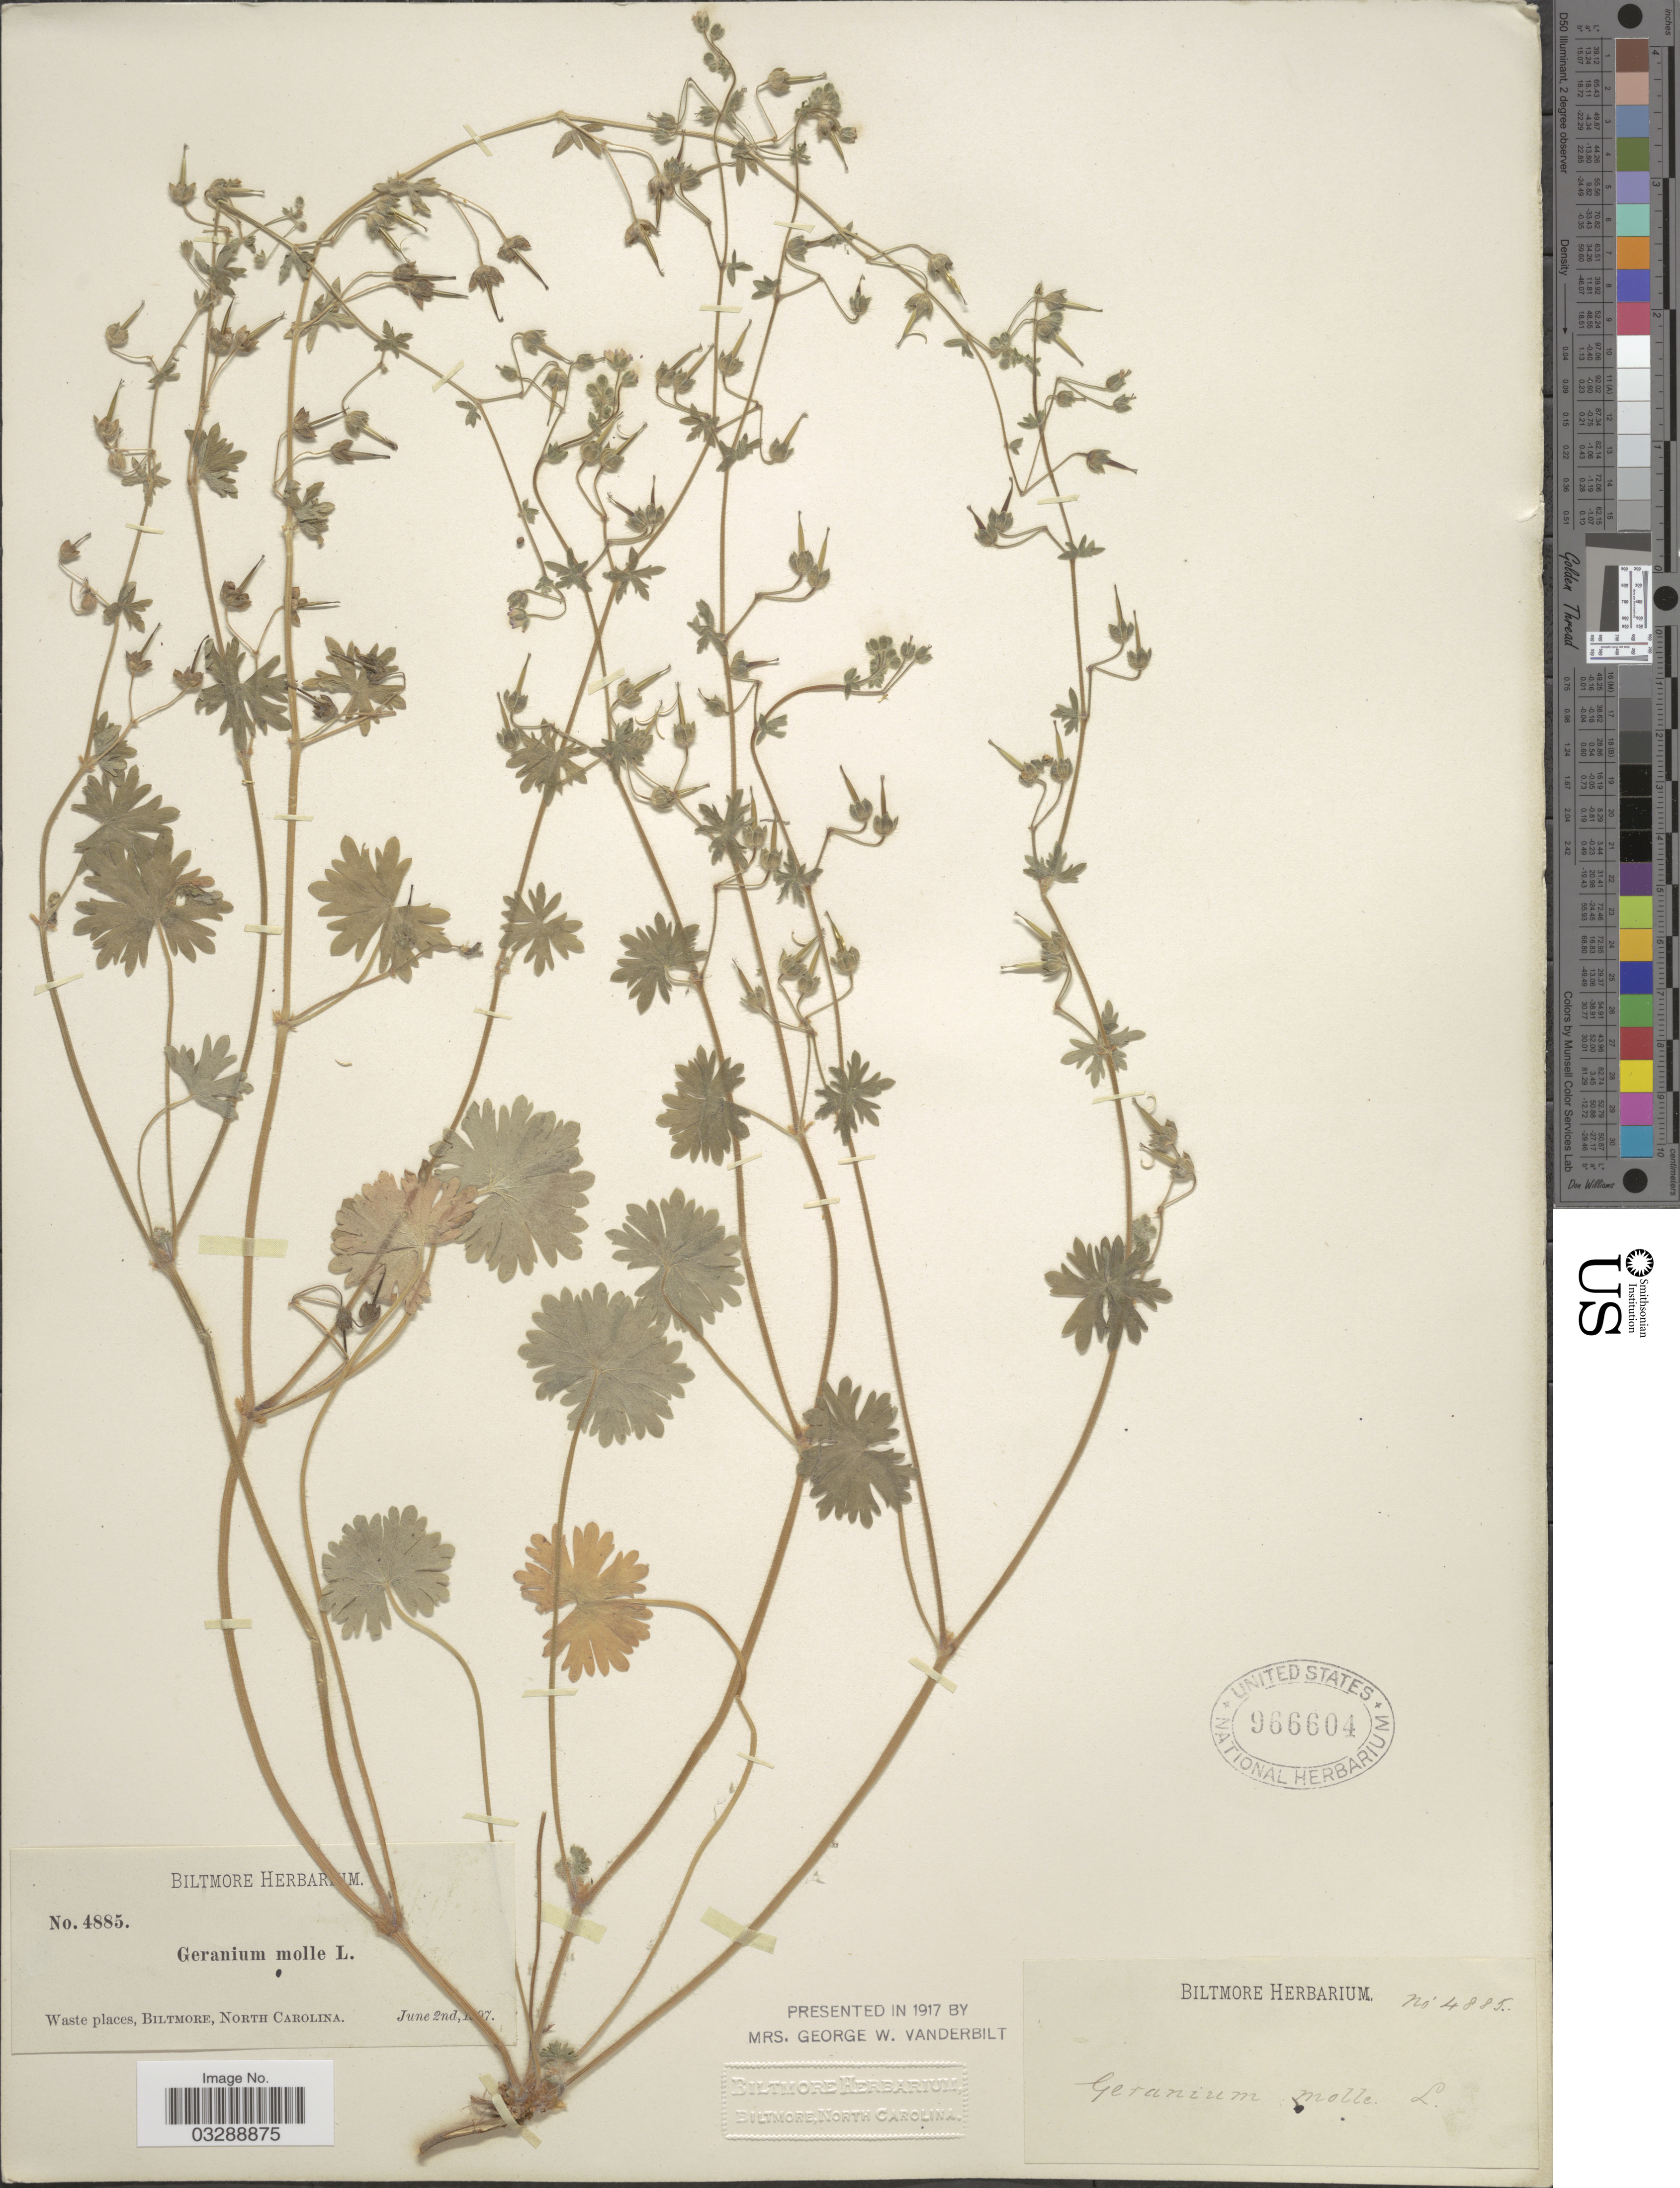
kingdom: Plantae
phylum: Tracheophyta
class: Magnoliopsida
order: Geraniales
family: Geraniaceae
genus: Geranium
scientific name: Geranium molle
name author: L.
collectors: ex herb. Biltmore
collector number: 4885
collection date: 1897-06-02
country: United States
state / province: North Carolina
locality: Biltmore.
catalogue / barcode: US 966604